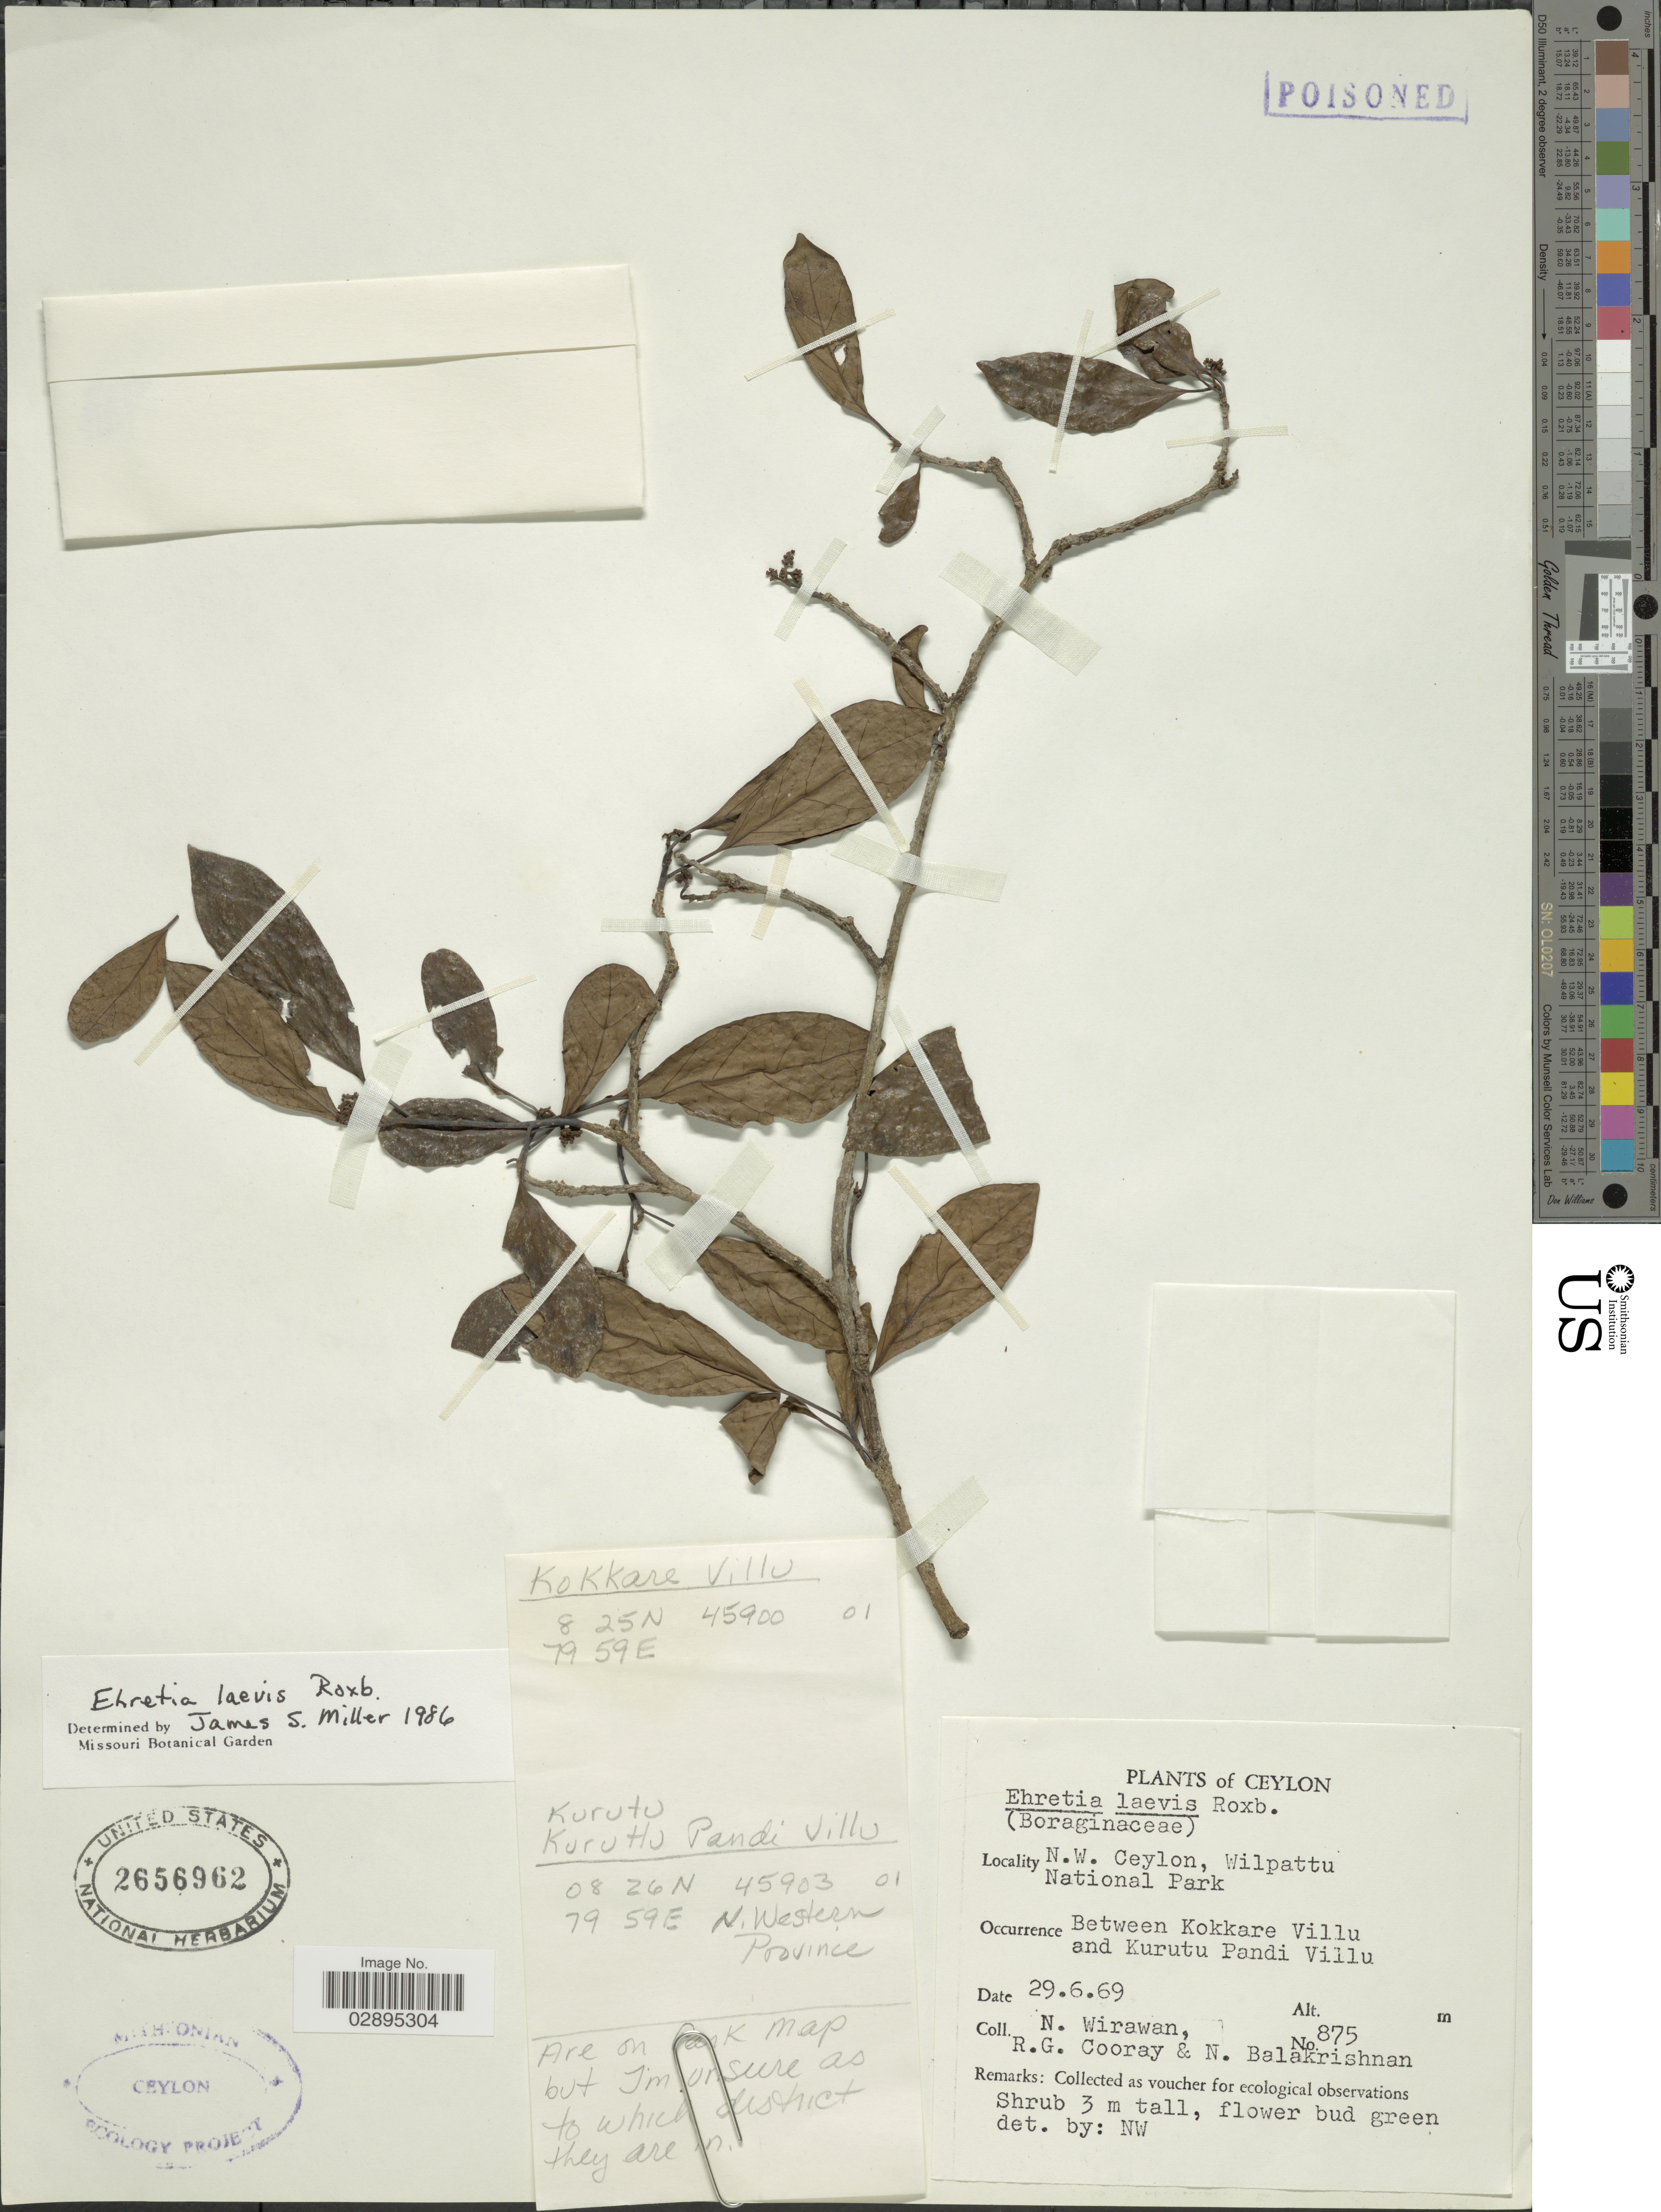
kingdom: Plantae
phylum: Tracheophyta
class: Magnoliopsida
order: Boraginales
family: Ehretiaceae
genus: Ehretia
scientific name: Ehretia laevis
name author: Roxb.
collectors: N. Wirawan, R. Cooray & N. Balakrishnan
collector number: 875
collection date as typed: Transcribed d/m/y: 29/6/69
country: Sri Lanka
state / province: North Western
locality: N.W. Ceylon, Wilpattu National Park. Between Kokkare Villu and Kurutu Pandi Villu. Ceylon.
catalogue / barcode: US 2656962